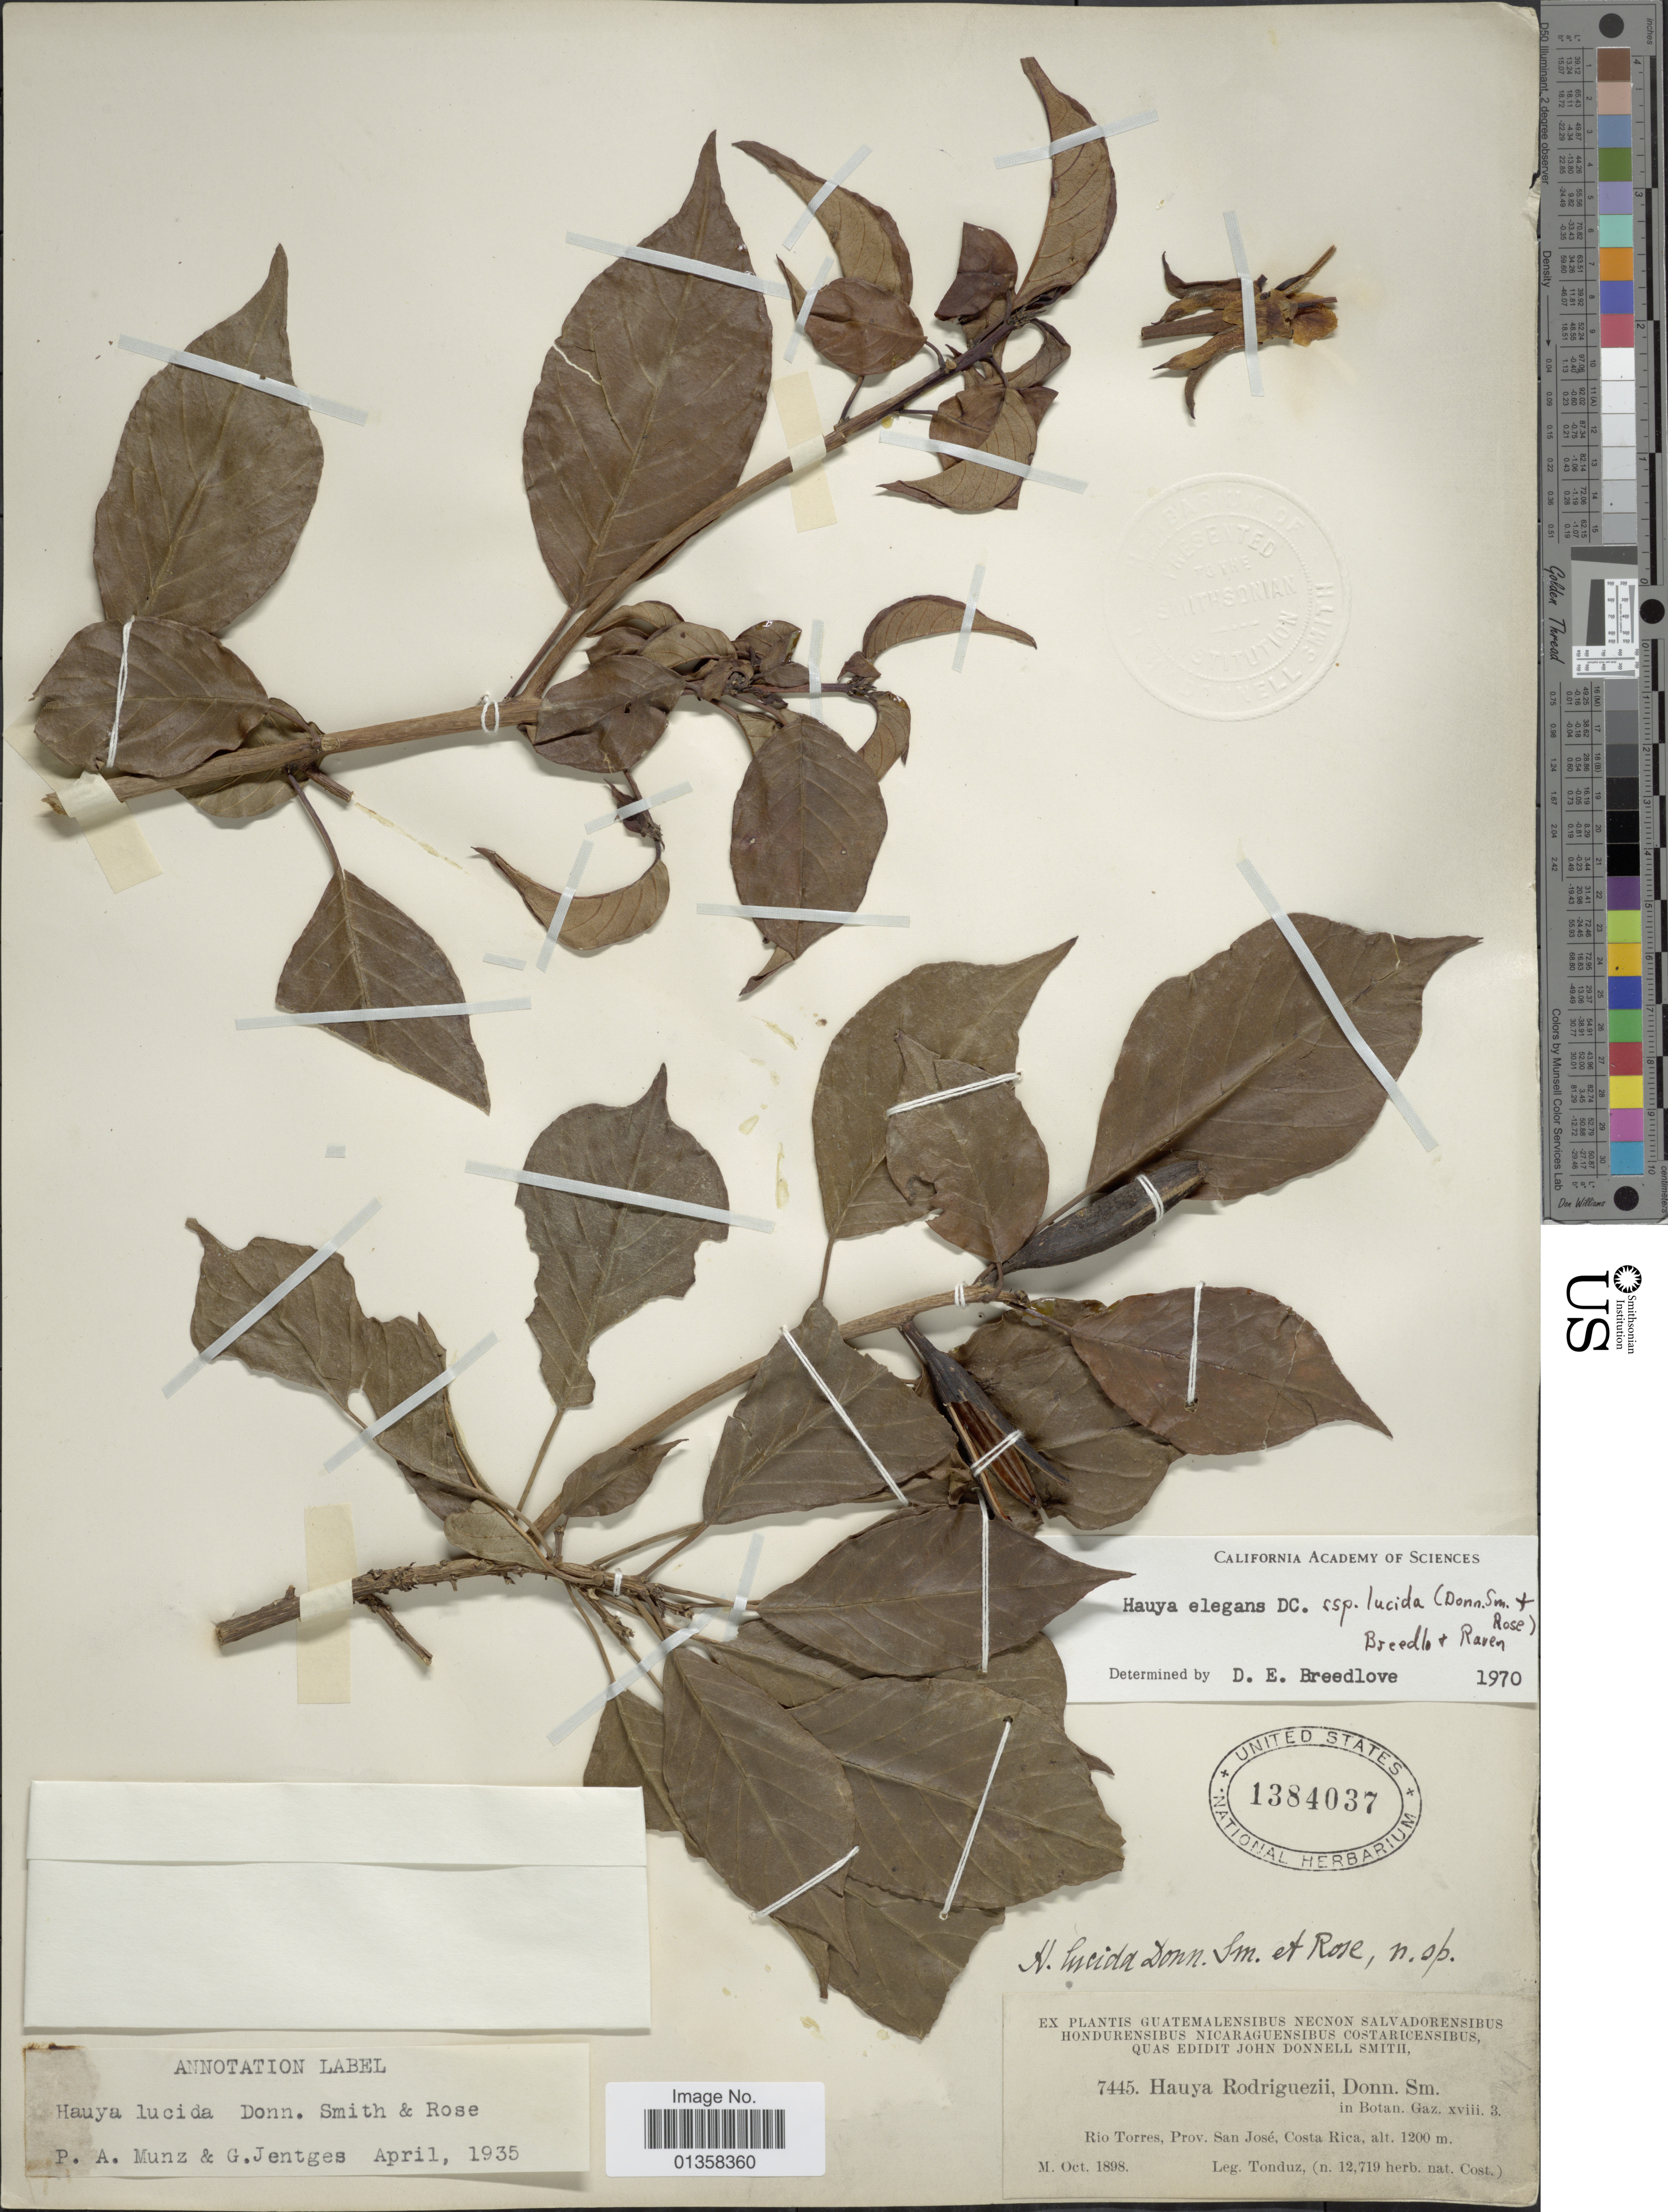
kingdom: Plantae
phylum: Tracheophyta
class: Magnoliopsida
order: Myrtales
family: Onagraceae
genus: Hauya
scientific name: Hauya elegans subsp. lucida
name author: (Donn. Sm. & Rose) P.H. Raven & Breedlove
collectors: A. Tonduz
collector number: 7445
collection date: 1898-10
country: Costa Rica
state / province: San José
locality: Rio Torres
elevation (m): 1200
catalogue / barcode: US 1384037